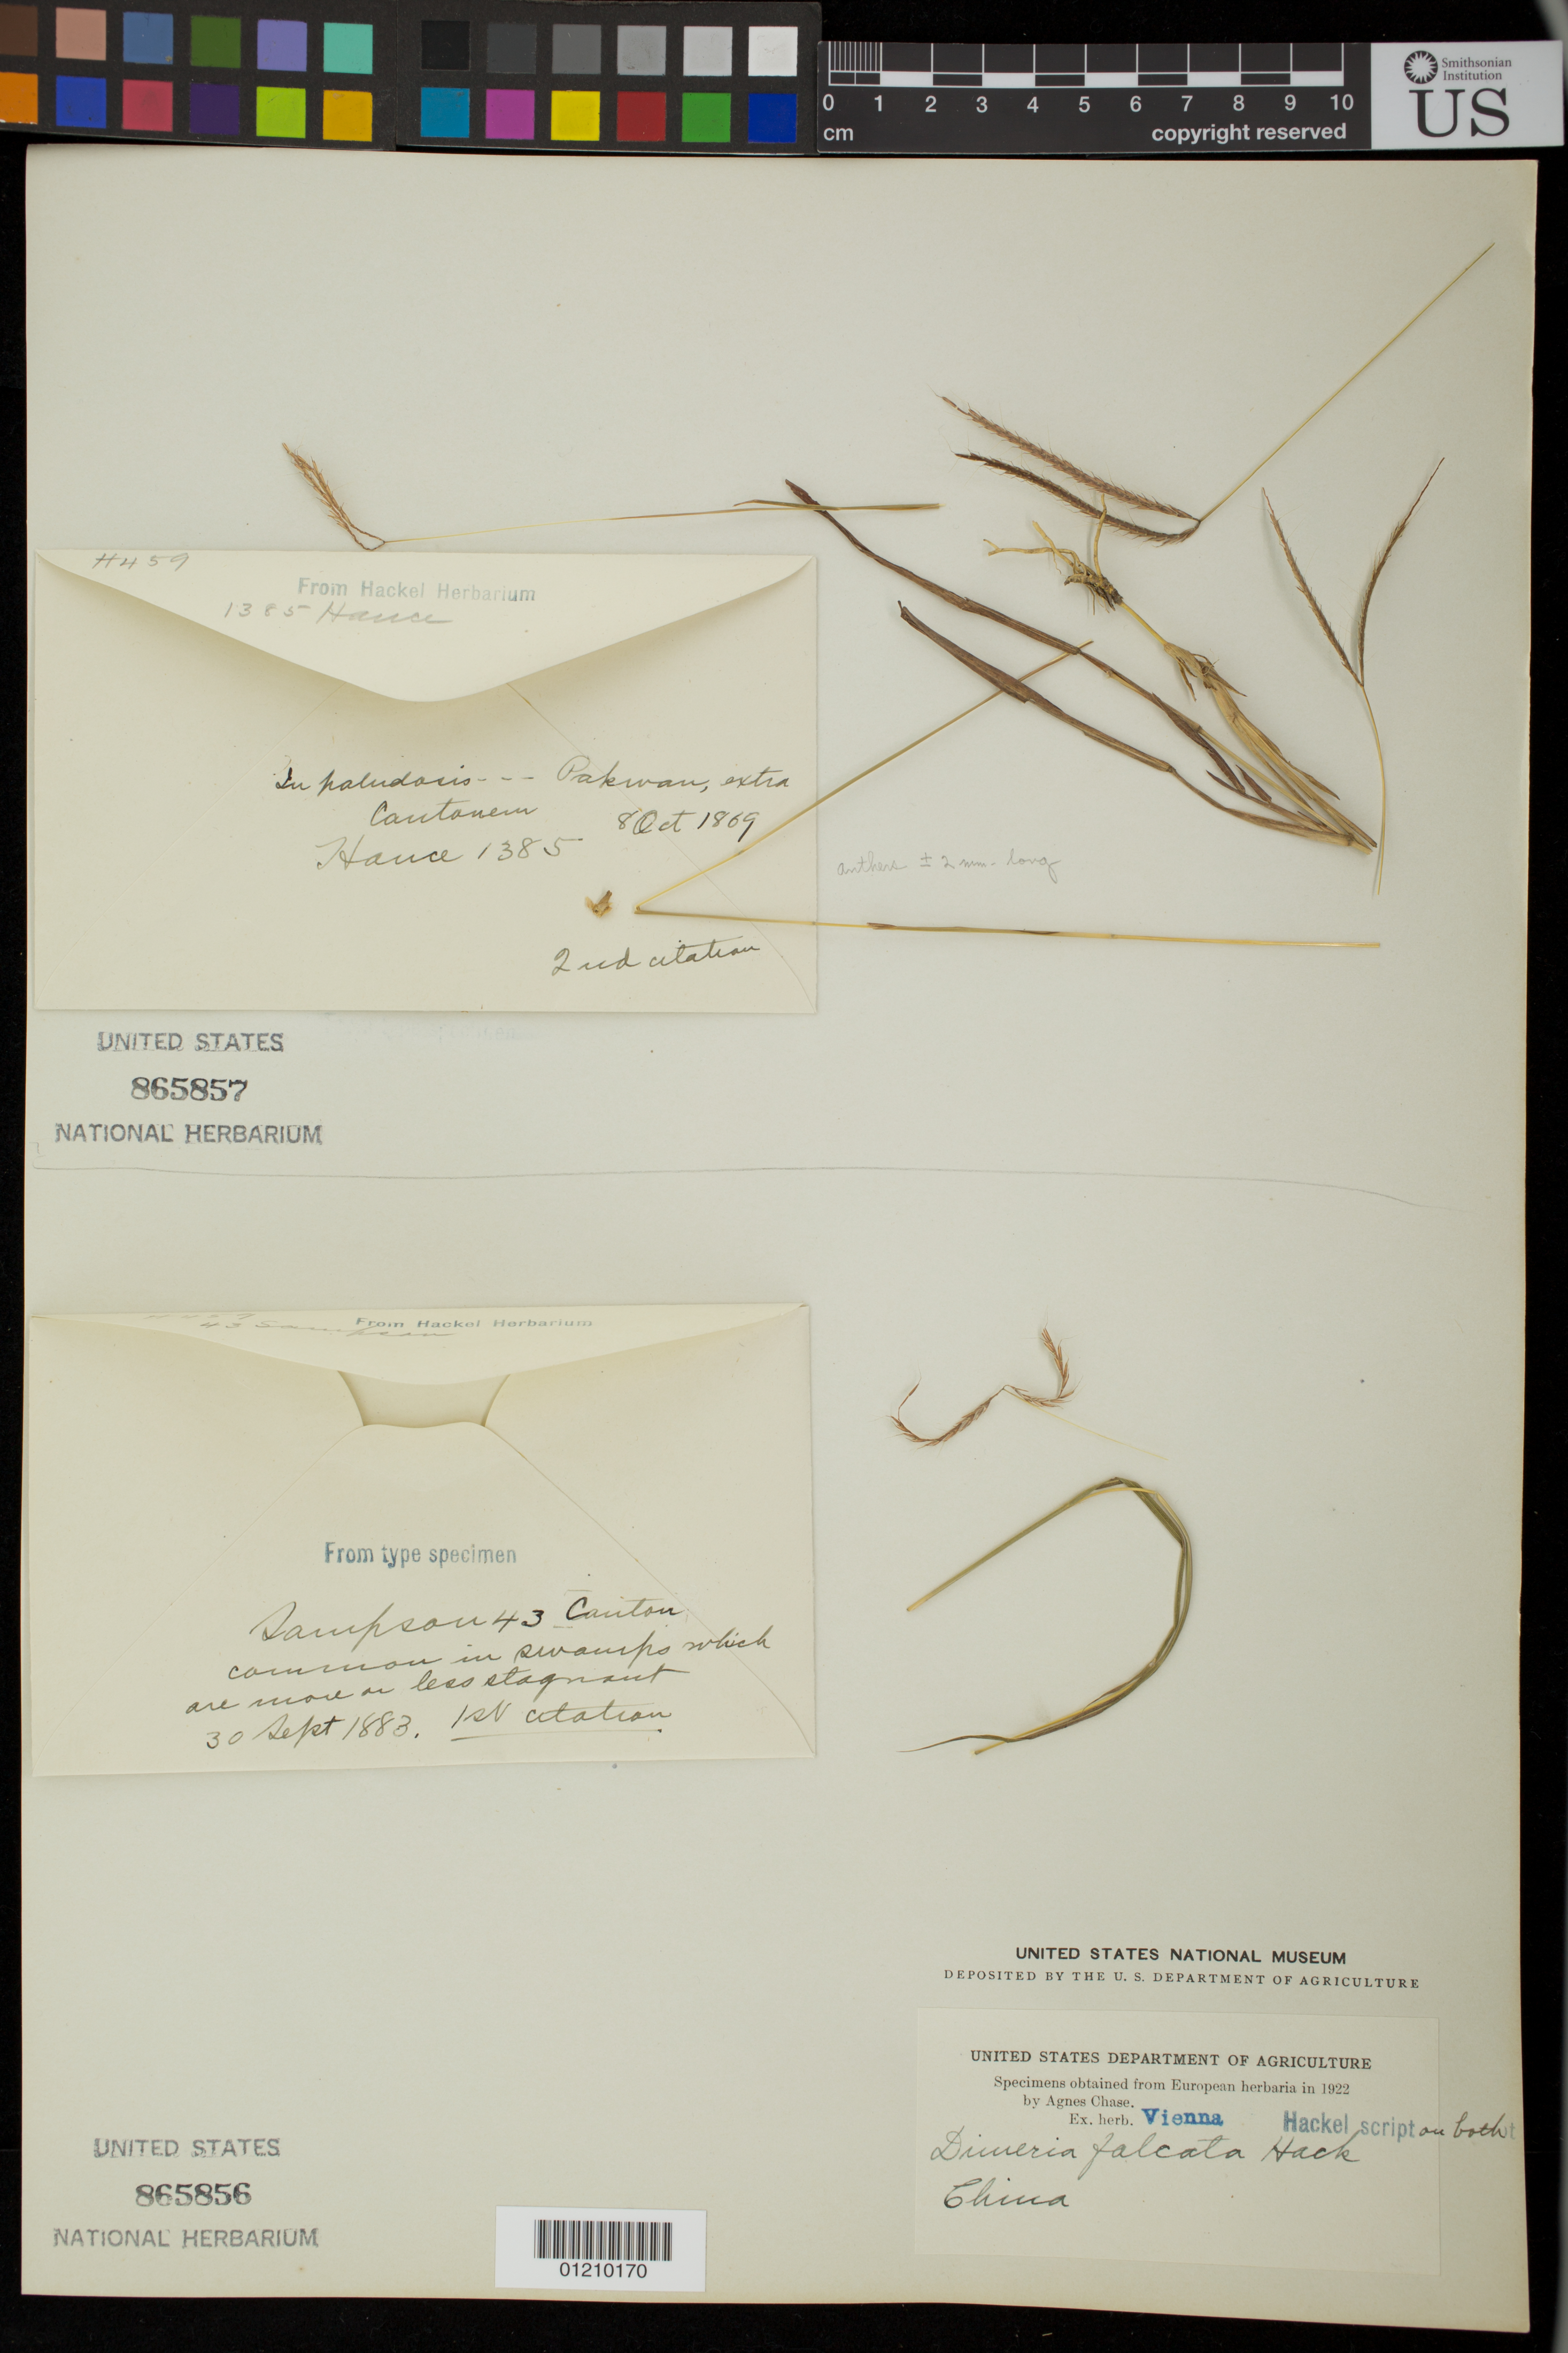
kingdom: Plantae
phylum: Tracheophyta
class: Liliopsida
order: Poales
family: Poaceae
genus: Dimeria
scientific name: Dimeria falcata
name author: Hack.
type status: Isosyntype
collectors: H. F. Hance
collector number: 1385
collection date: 1869-10-08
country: China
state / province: Guangdong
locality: In paludosis--Pakwan, extra Cantoneum.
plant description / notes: Fragmentary material of type specimen ex herb. Vienna.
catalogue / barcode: US 865857